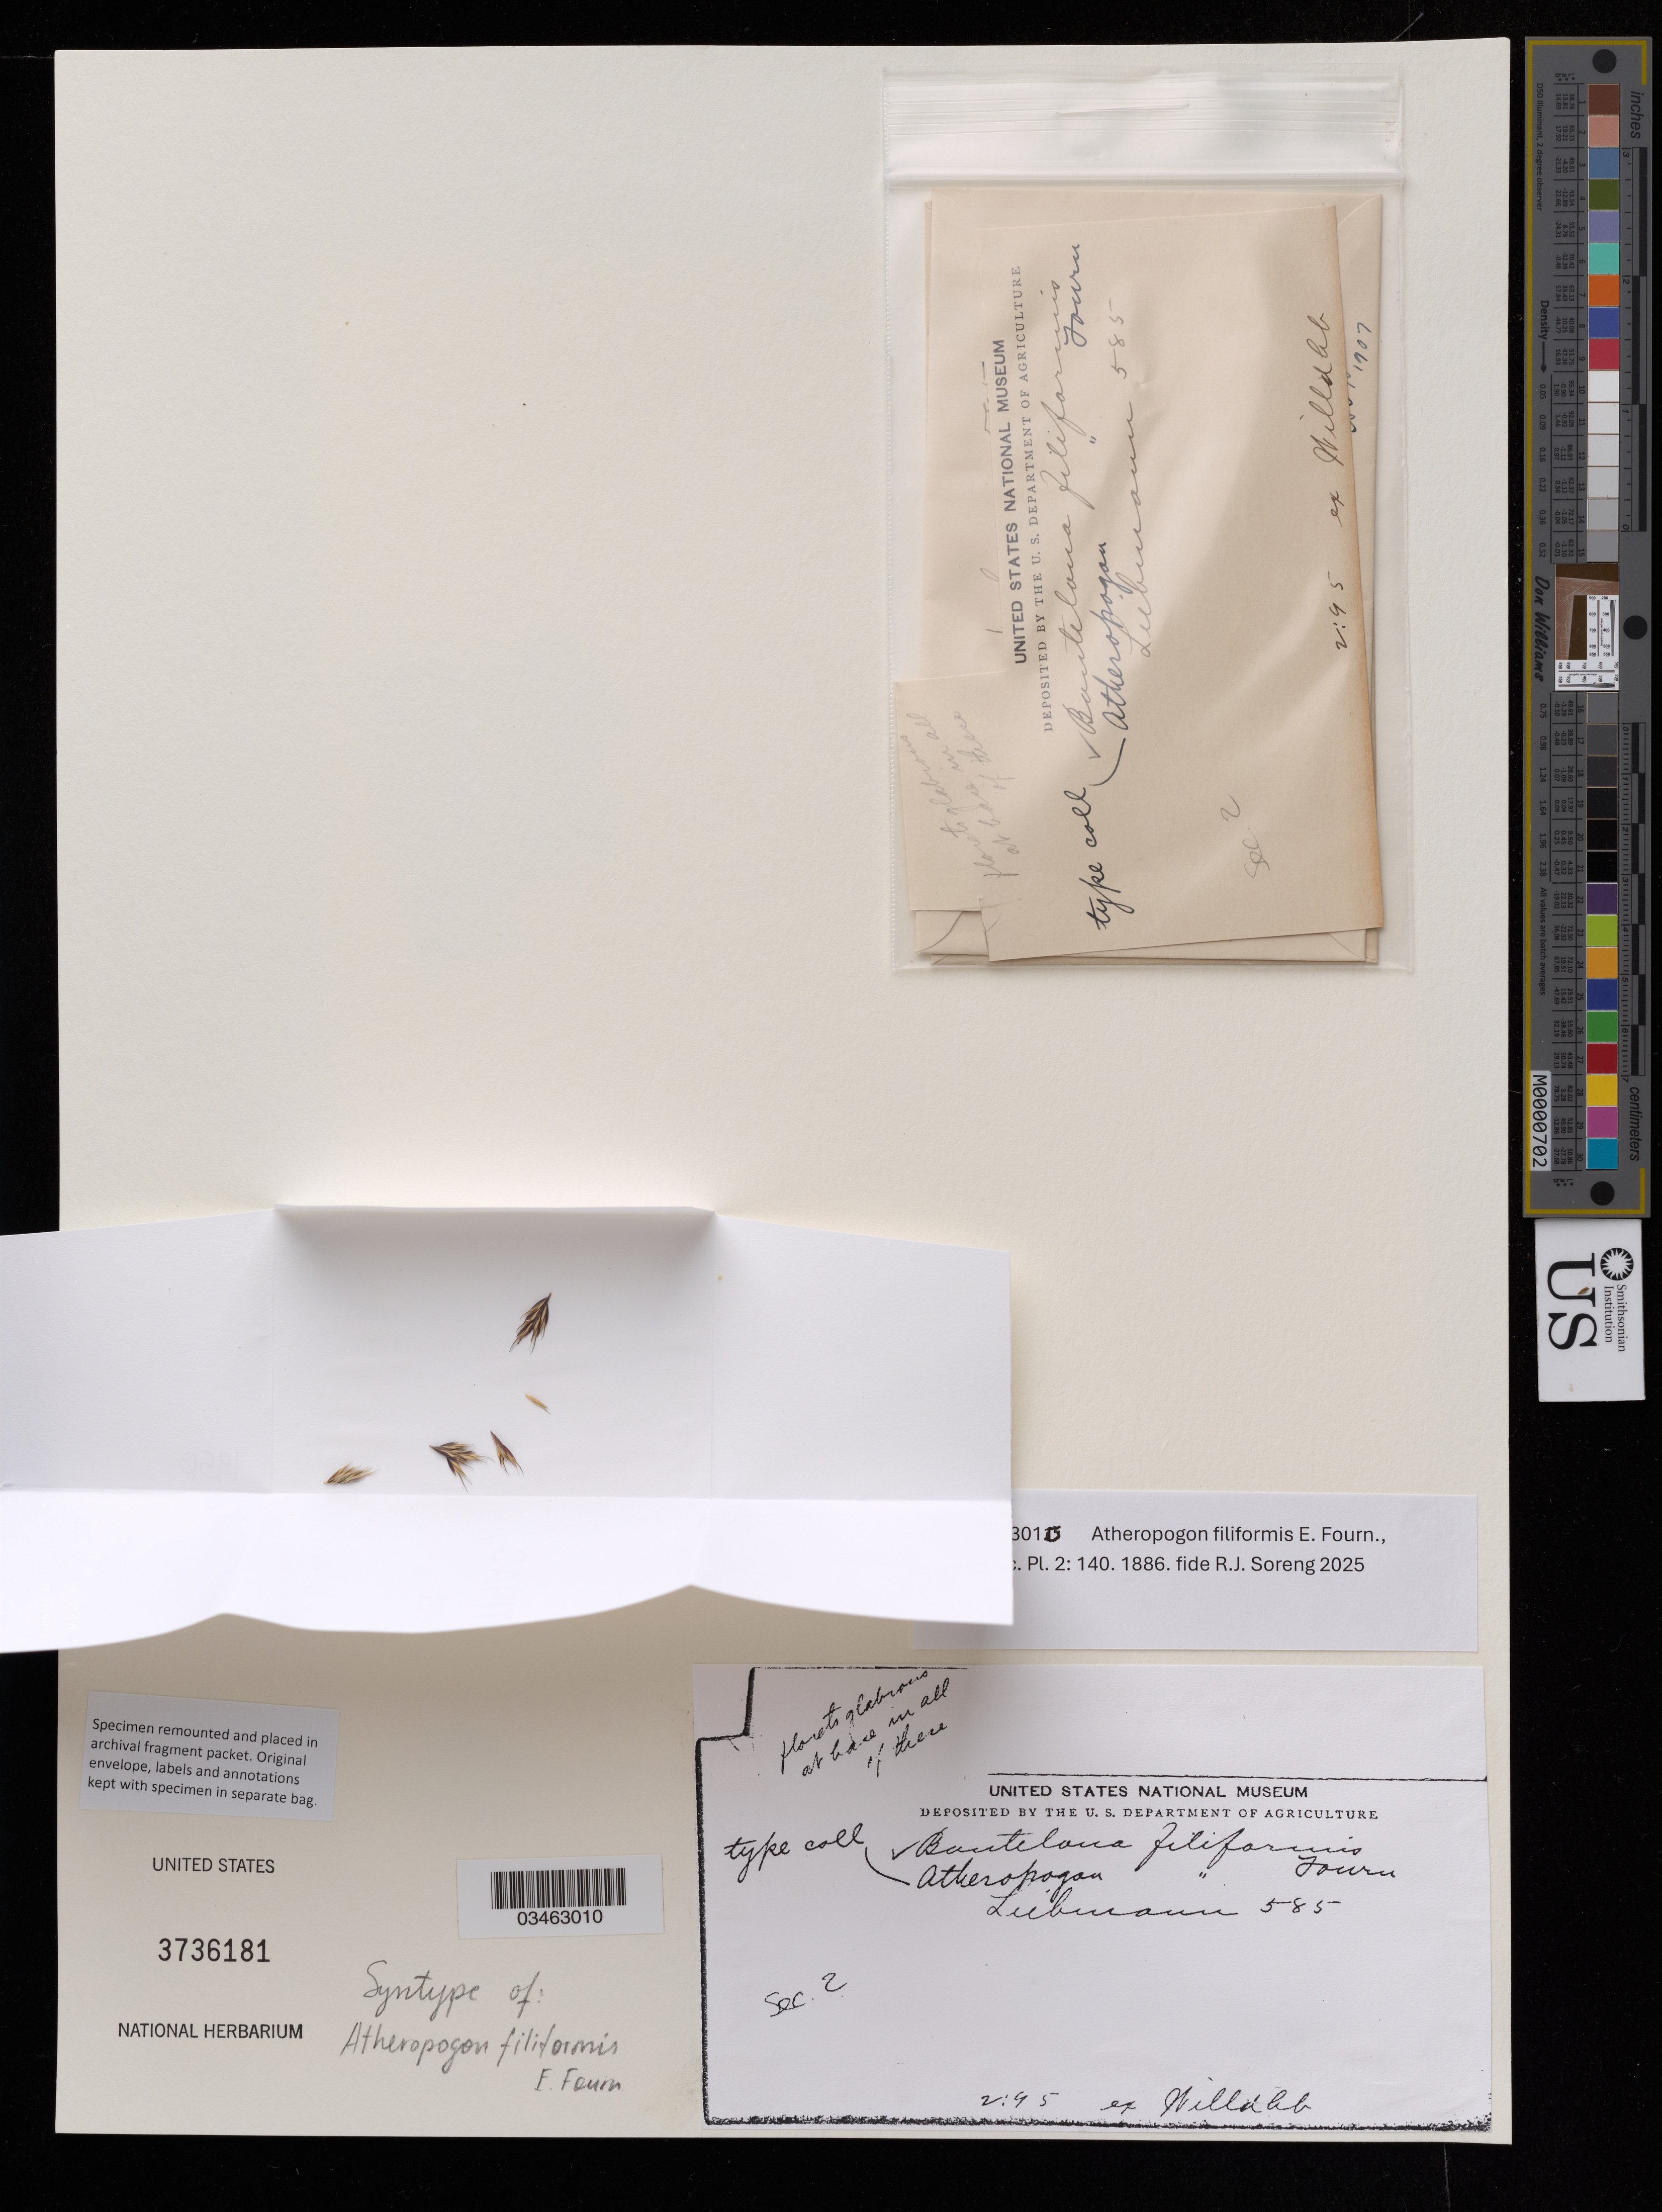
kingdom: Plantae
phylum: Tracheophyta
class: Liliopsida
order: Poales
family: Poaceae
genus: Atheropogon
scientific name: Atheropogon filiformis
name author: E. Fourn.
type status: Syntype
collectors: -. Leibmann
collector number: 585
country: Mexico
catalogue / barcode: US 3736181